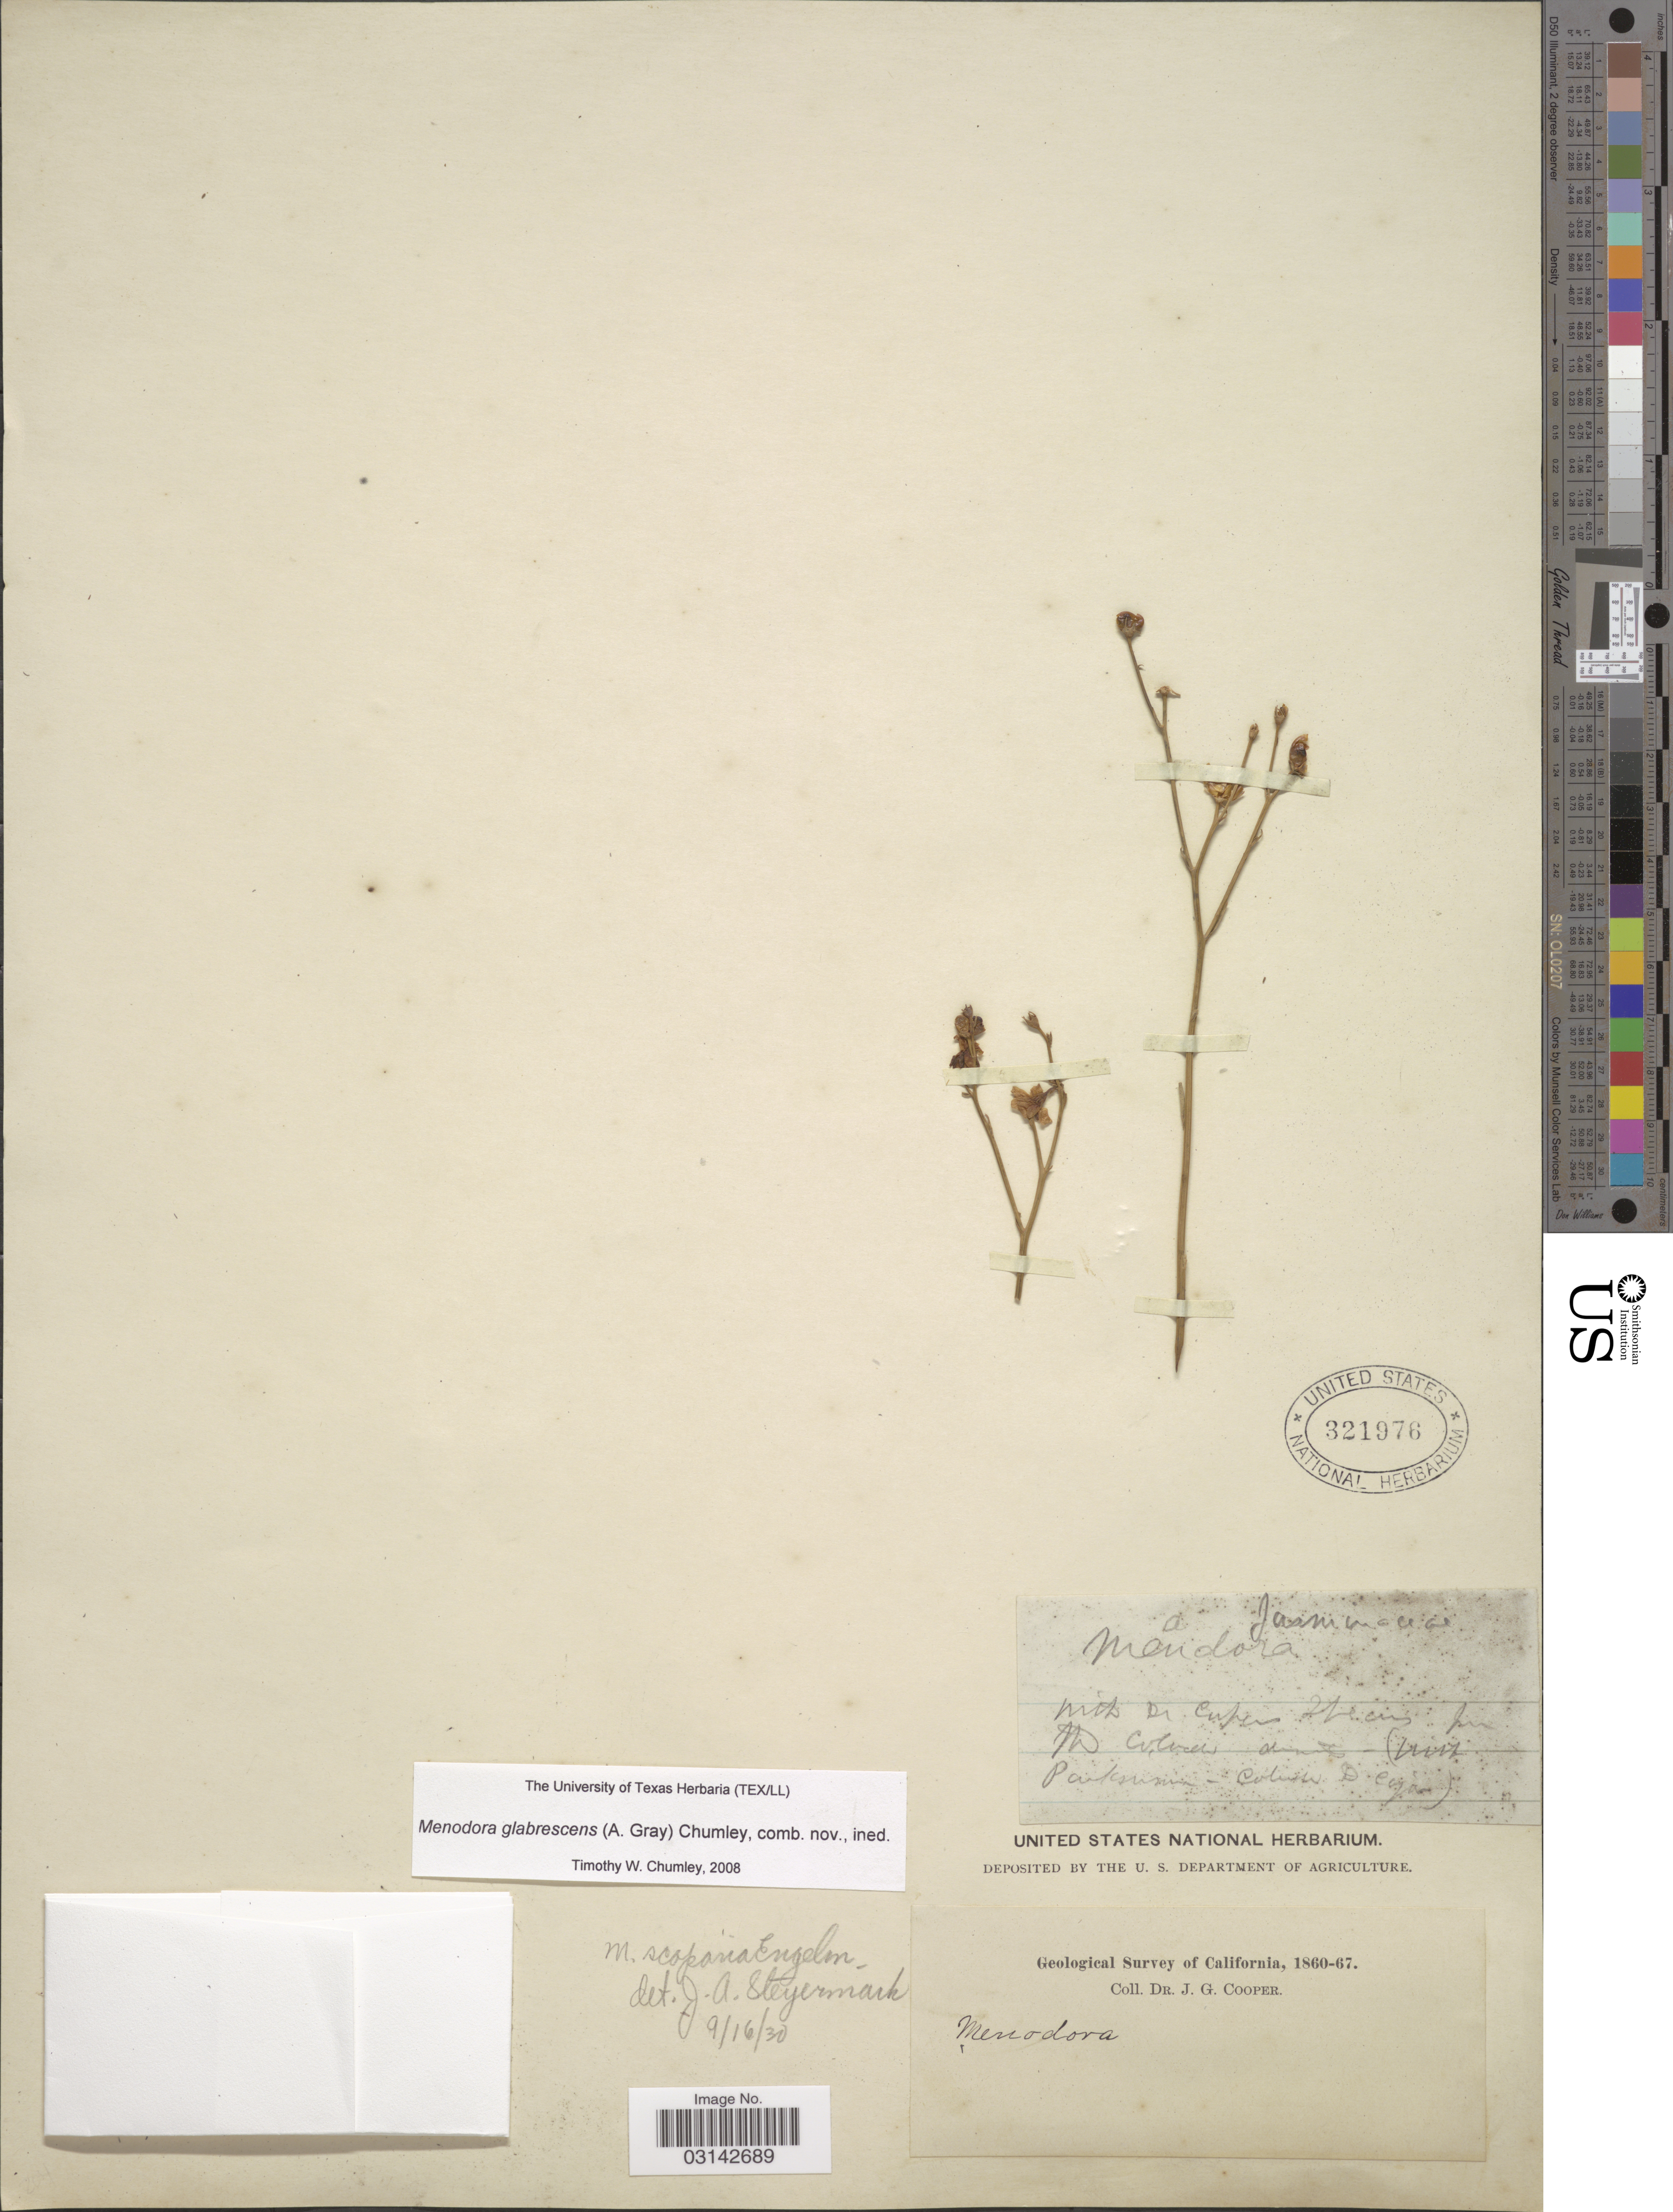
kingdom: Plantae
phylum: Tracheophyta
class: Magnoliopsida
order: Lamiales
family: Oleaceae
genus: Menodora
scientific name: Menodora glabrescens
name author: Chumley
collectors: J. G. Cooper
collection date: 1860/1867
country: United States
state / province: California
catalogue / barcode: US 321976